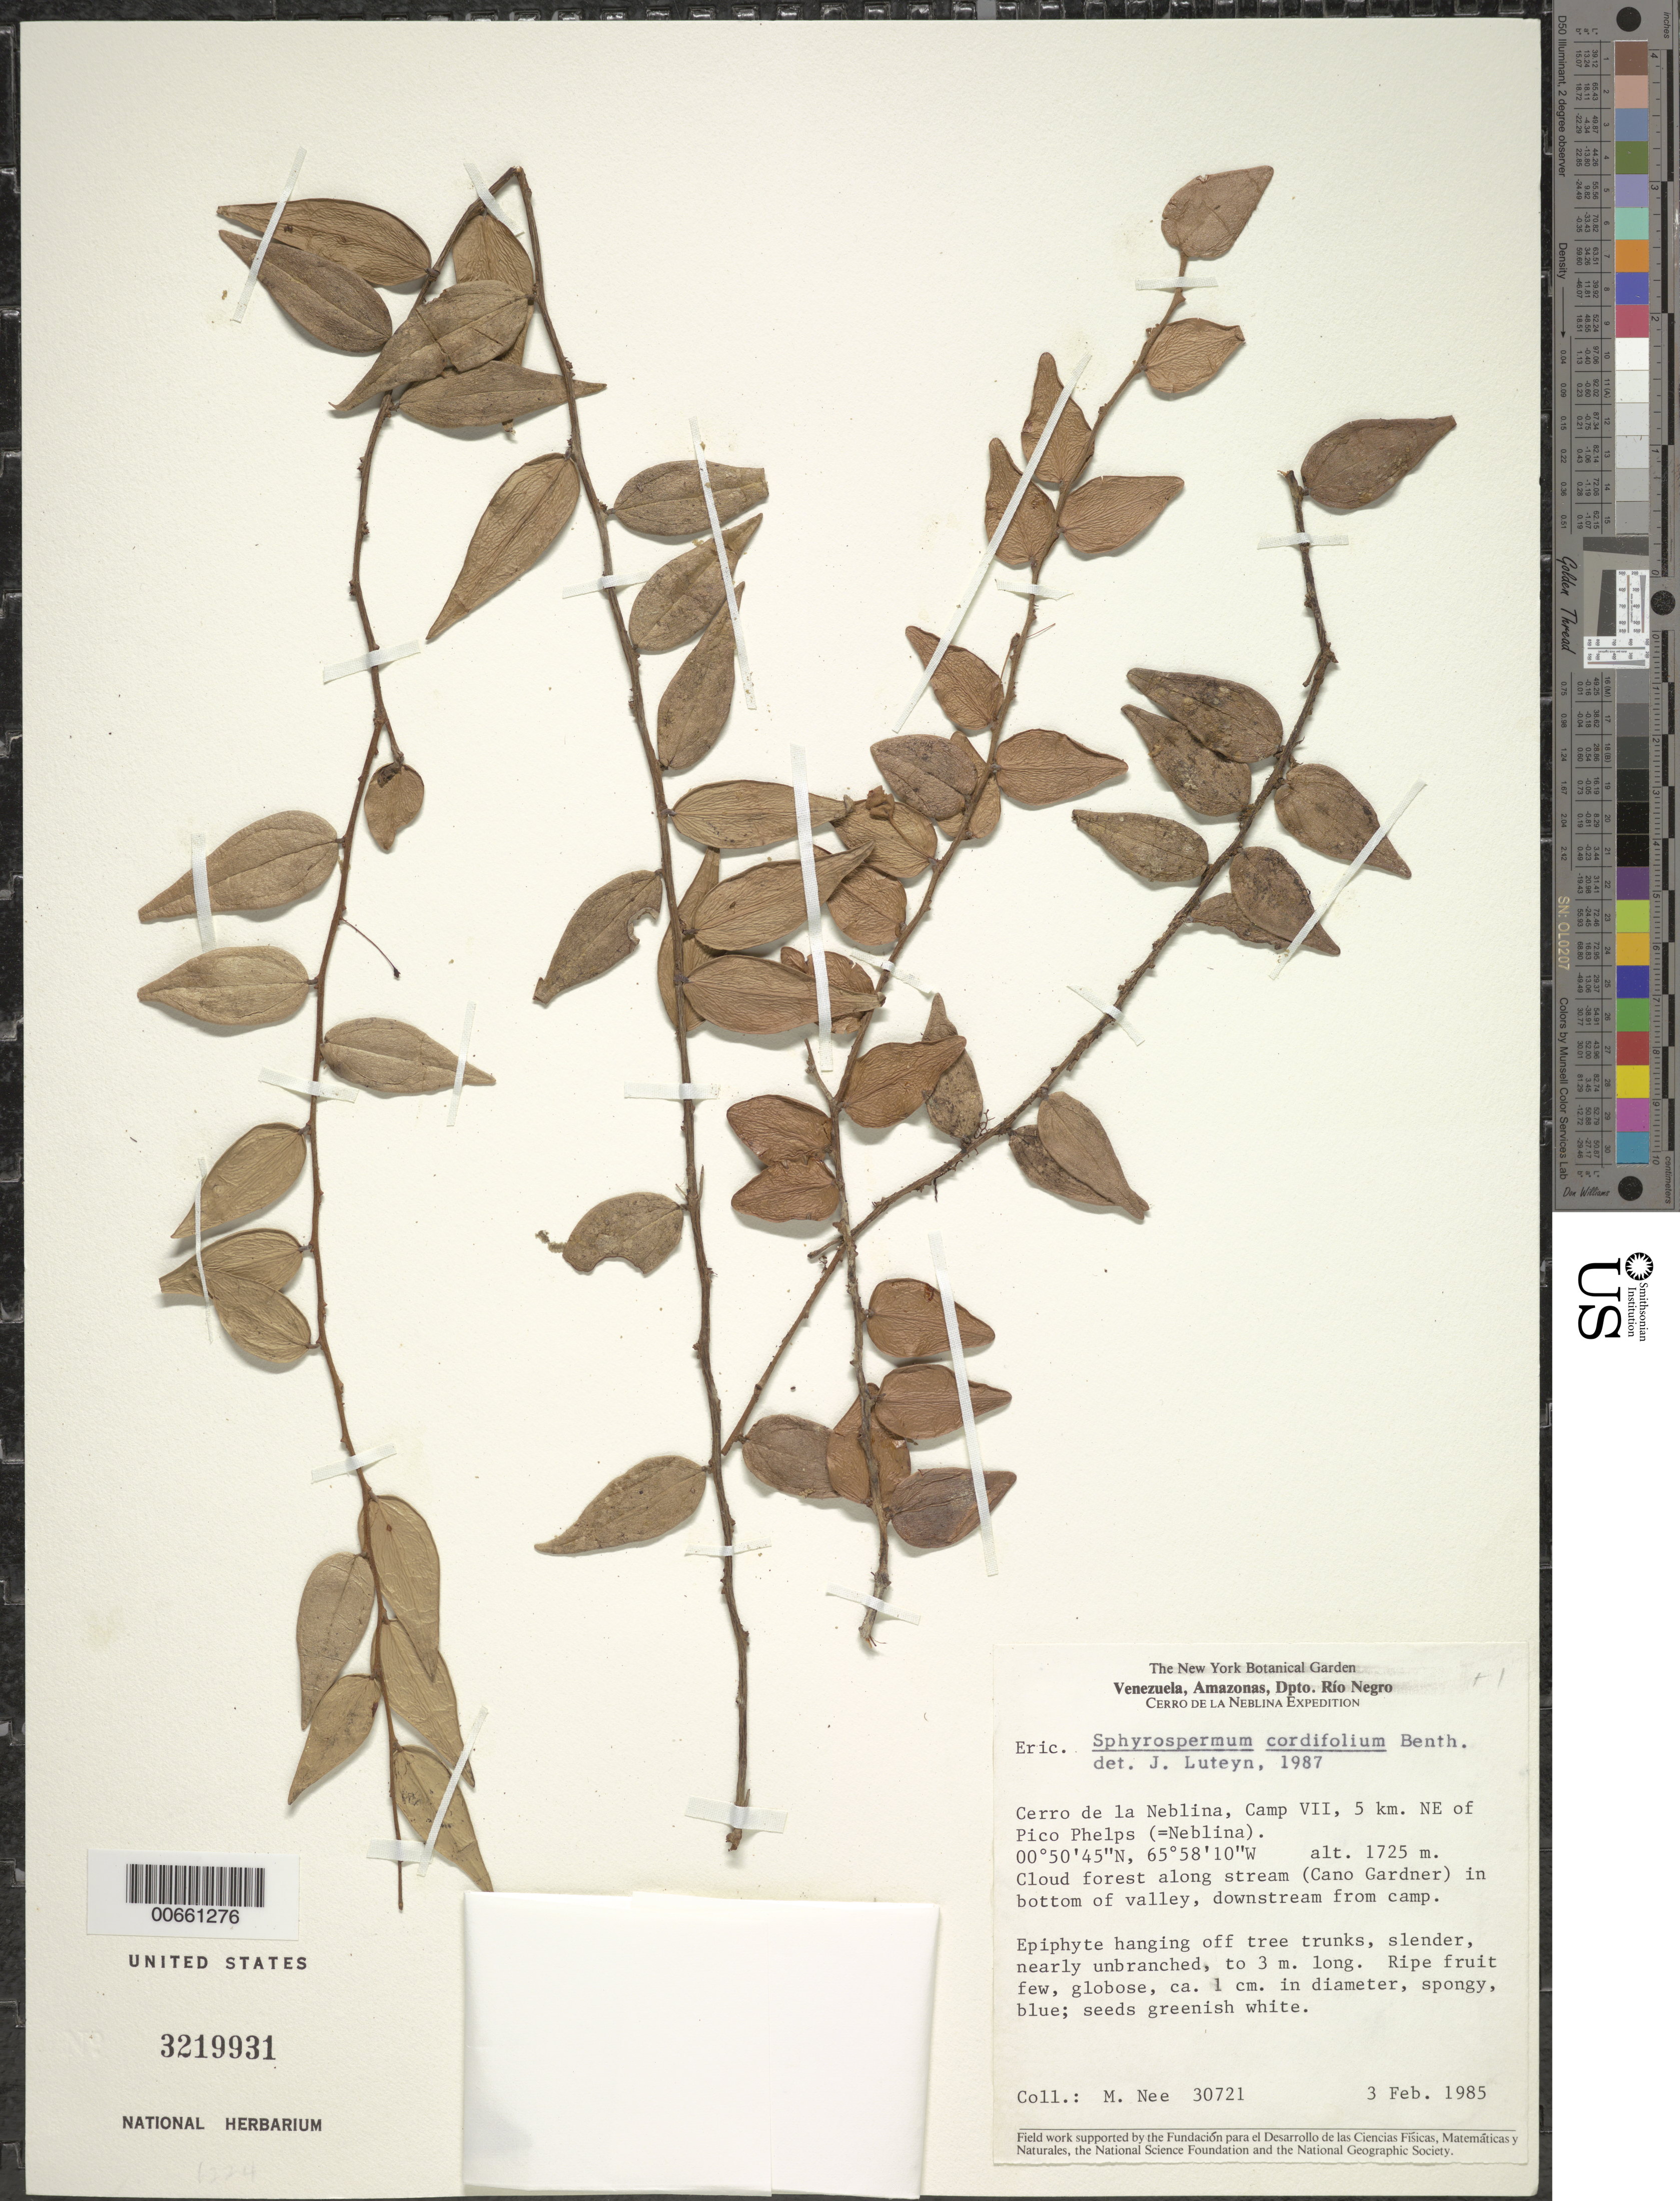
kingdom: Plantae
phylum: Tracheophyta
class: Magnoliopsida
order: Ericales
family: Ericaceae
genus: Sphyrospermum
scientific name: Sphyrospermum cordifolium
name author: Benth.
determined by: Luteyn, J. L.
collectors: M. Nee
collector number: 30721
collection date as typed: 3-Feb-85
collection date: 1985-02-03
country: Venezuela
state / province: Amazonas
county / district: Río Negro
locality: Cerro de la Neblina, Camp VII, 5 km NE of Pico Phelps (=Neblina)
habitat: Cloud forest along stream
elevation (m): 1725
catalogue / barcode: US 3219931